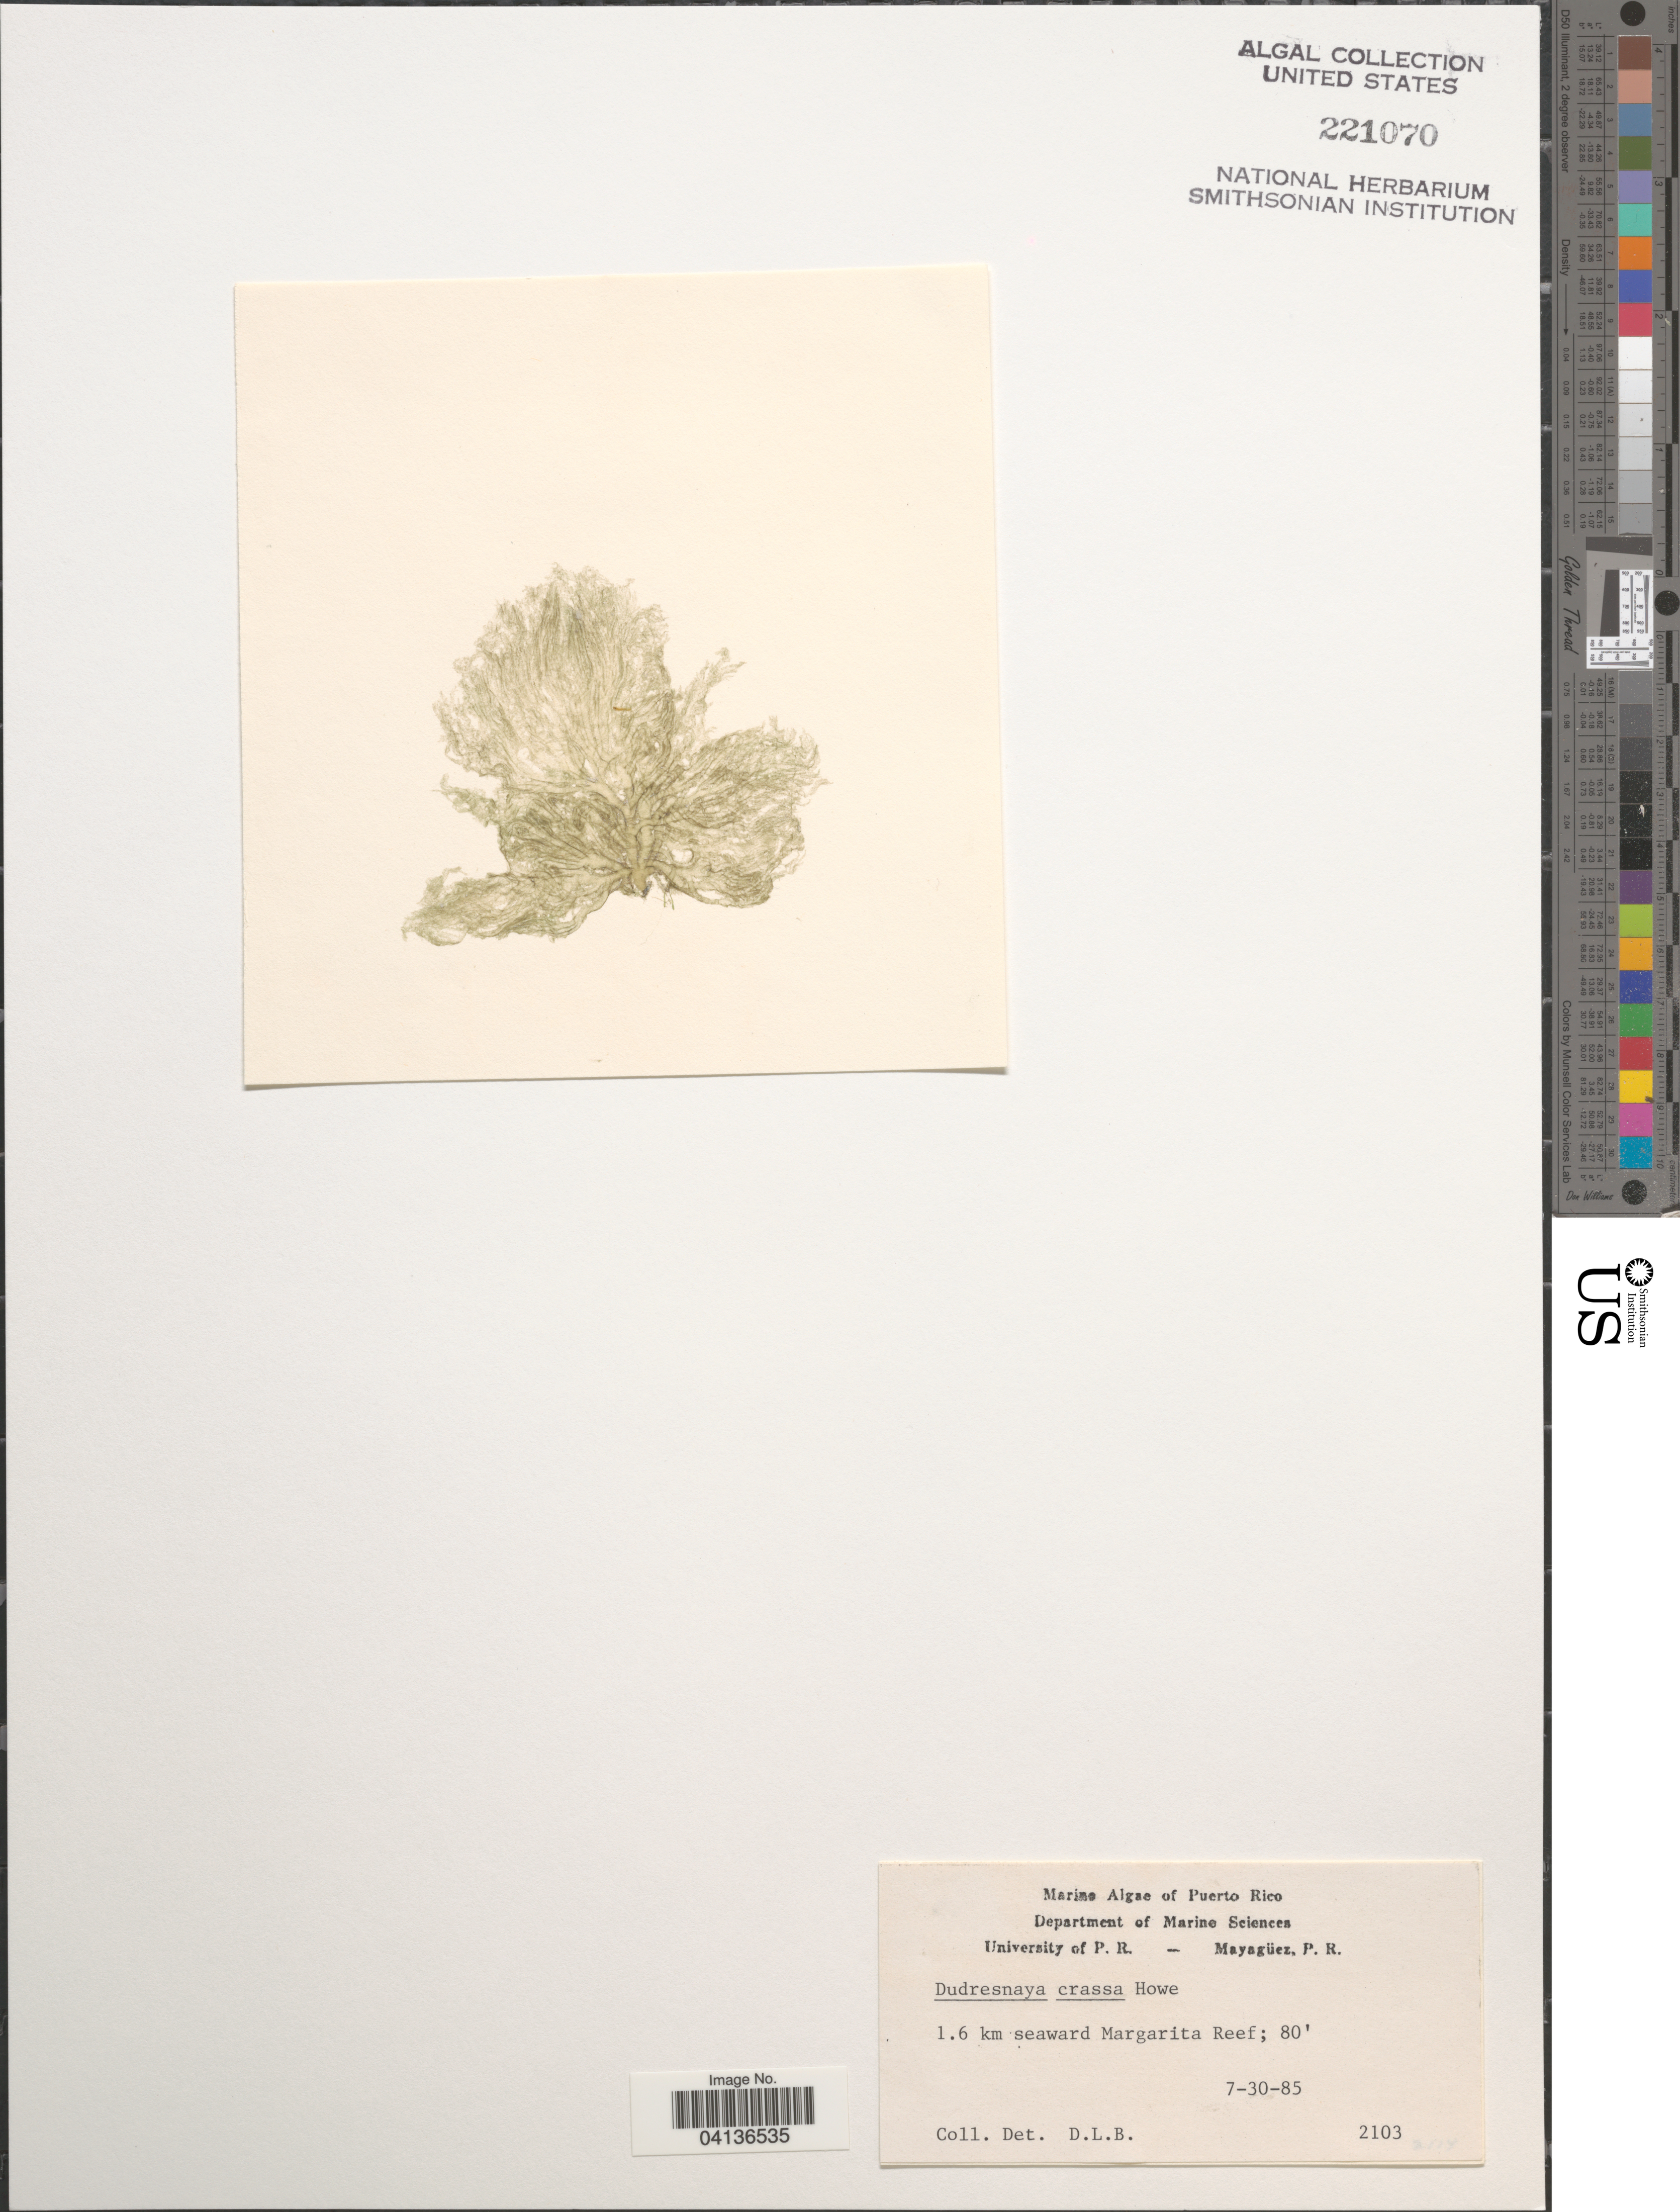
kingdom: Plantae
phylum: Rhodophyta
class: Florideophyceae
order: Gigartinales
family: Dumontiaceae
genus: Dudresnaya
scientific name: Dudresnaya crassa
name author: M. Howe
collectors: D. L. B.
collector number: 2103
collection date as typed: Transcribed d/m/y: 30/7/85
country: Puerto Rico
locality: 1.6 km seaward Margarita Reef.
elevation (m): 24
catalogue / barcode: US 221070